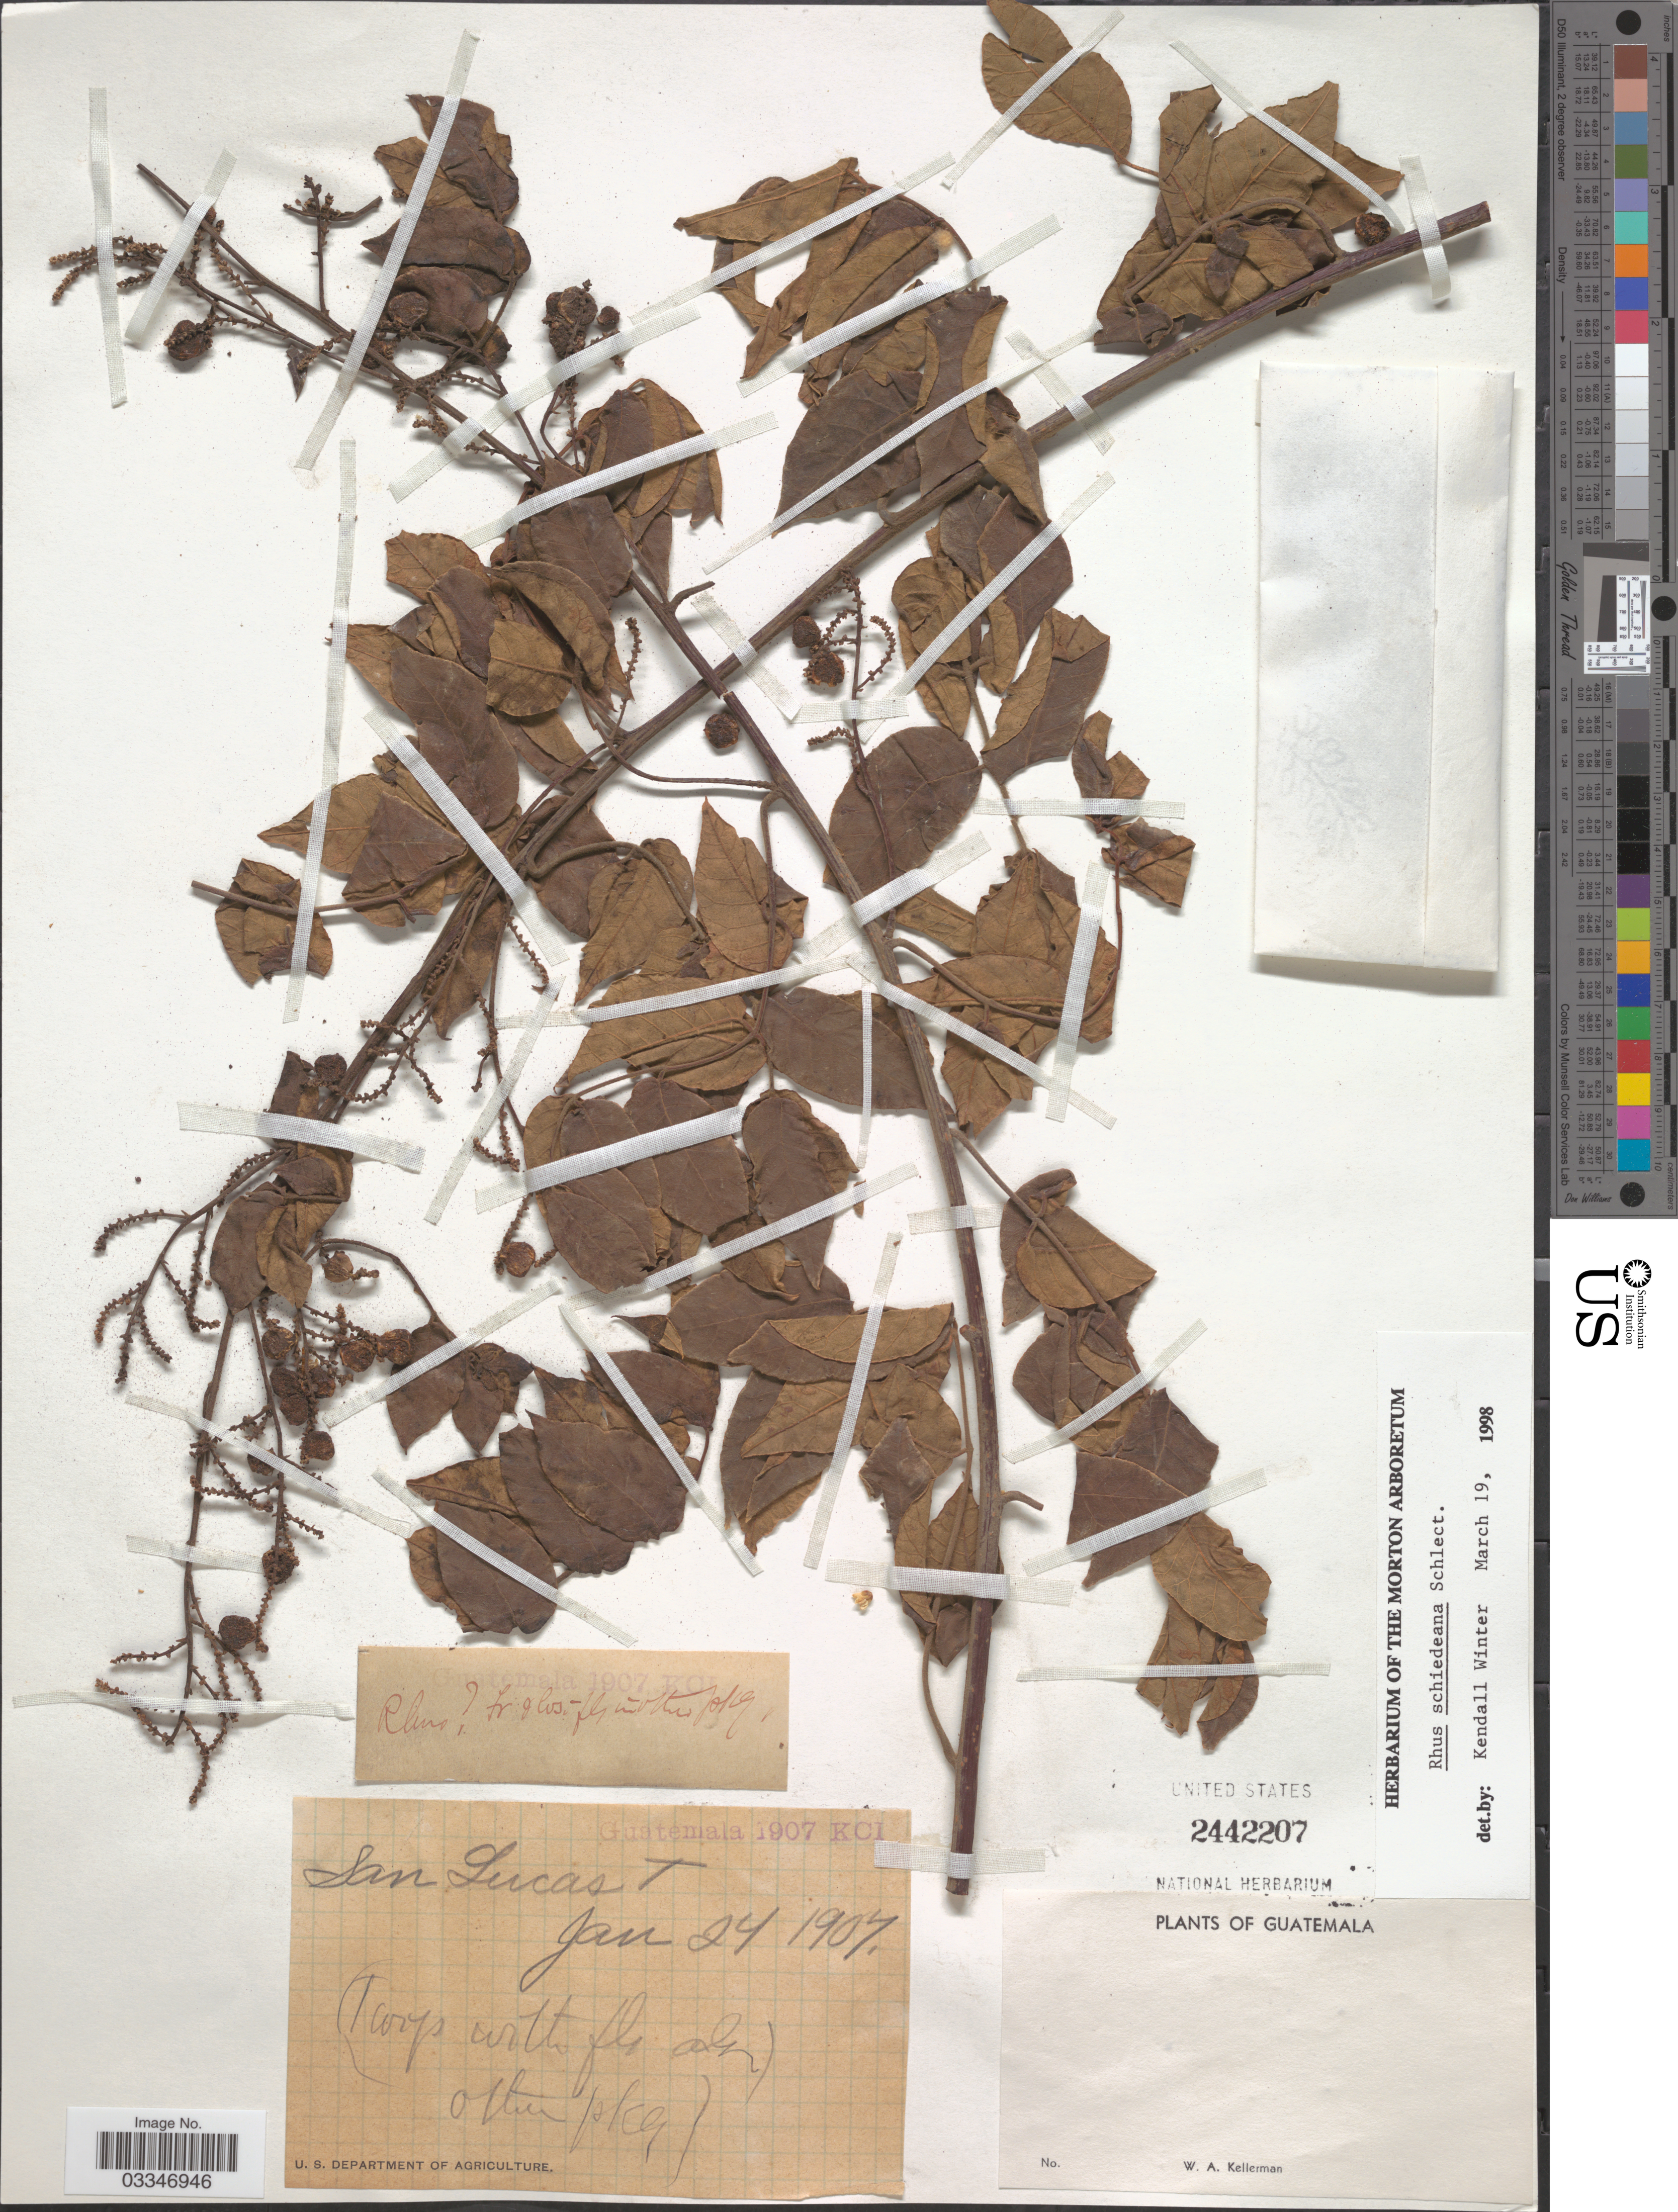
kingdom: Plantae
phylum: Tracheophyta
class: Magnoliopsida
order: Sapindales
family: Anacardiaceae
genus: Rhus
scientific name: Rhus schiedeana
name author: Schltdl.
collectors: W. Kellerman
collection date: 1907-01-24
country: Guatemala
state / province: Sololá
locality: San Lucas T.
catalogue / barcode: US 2442207